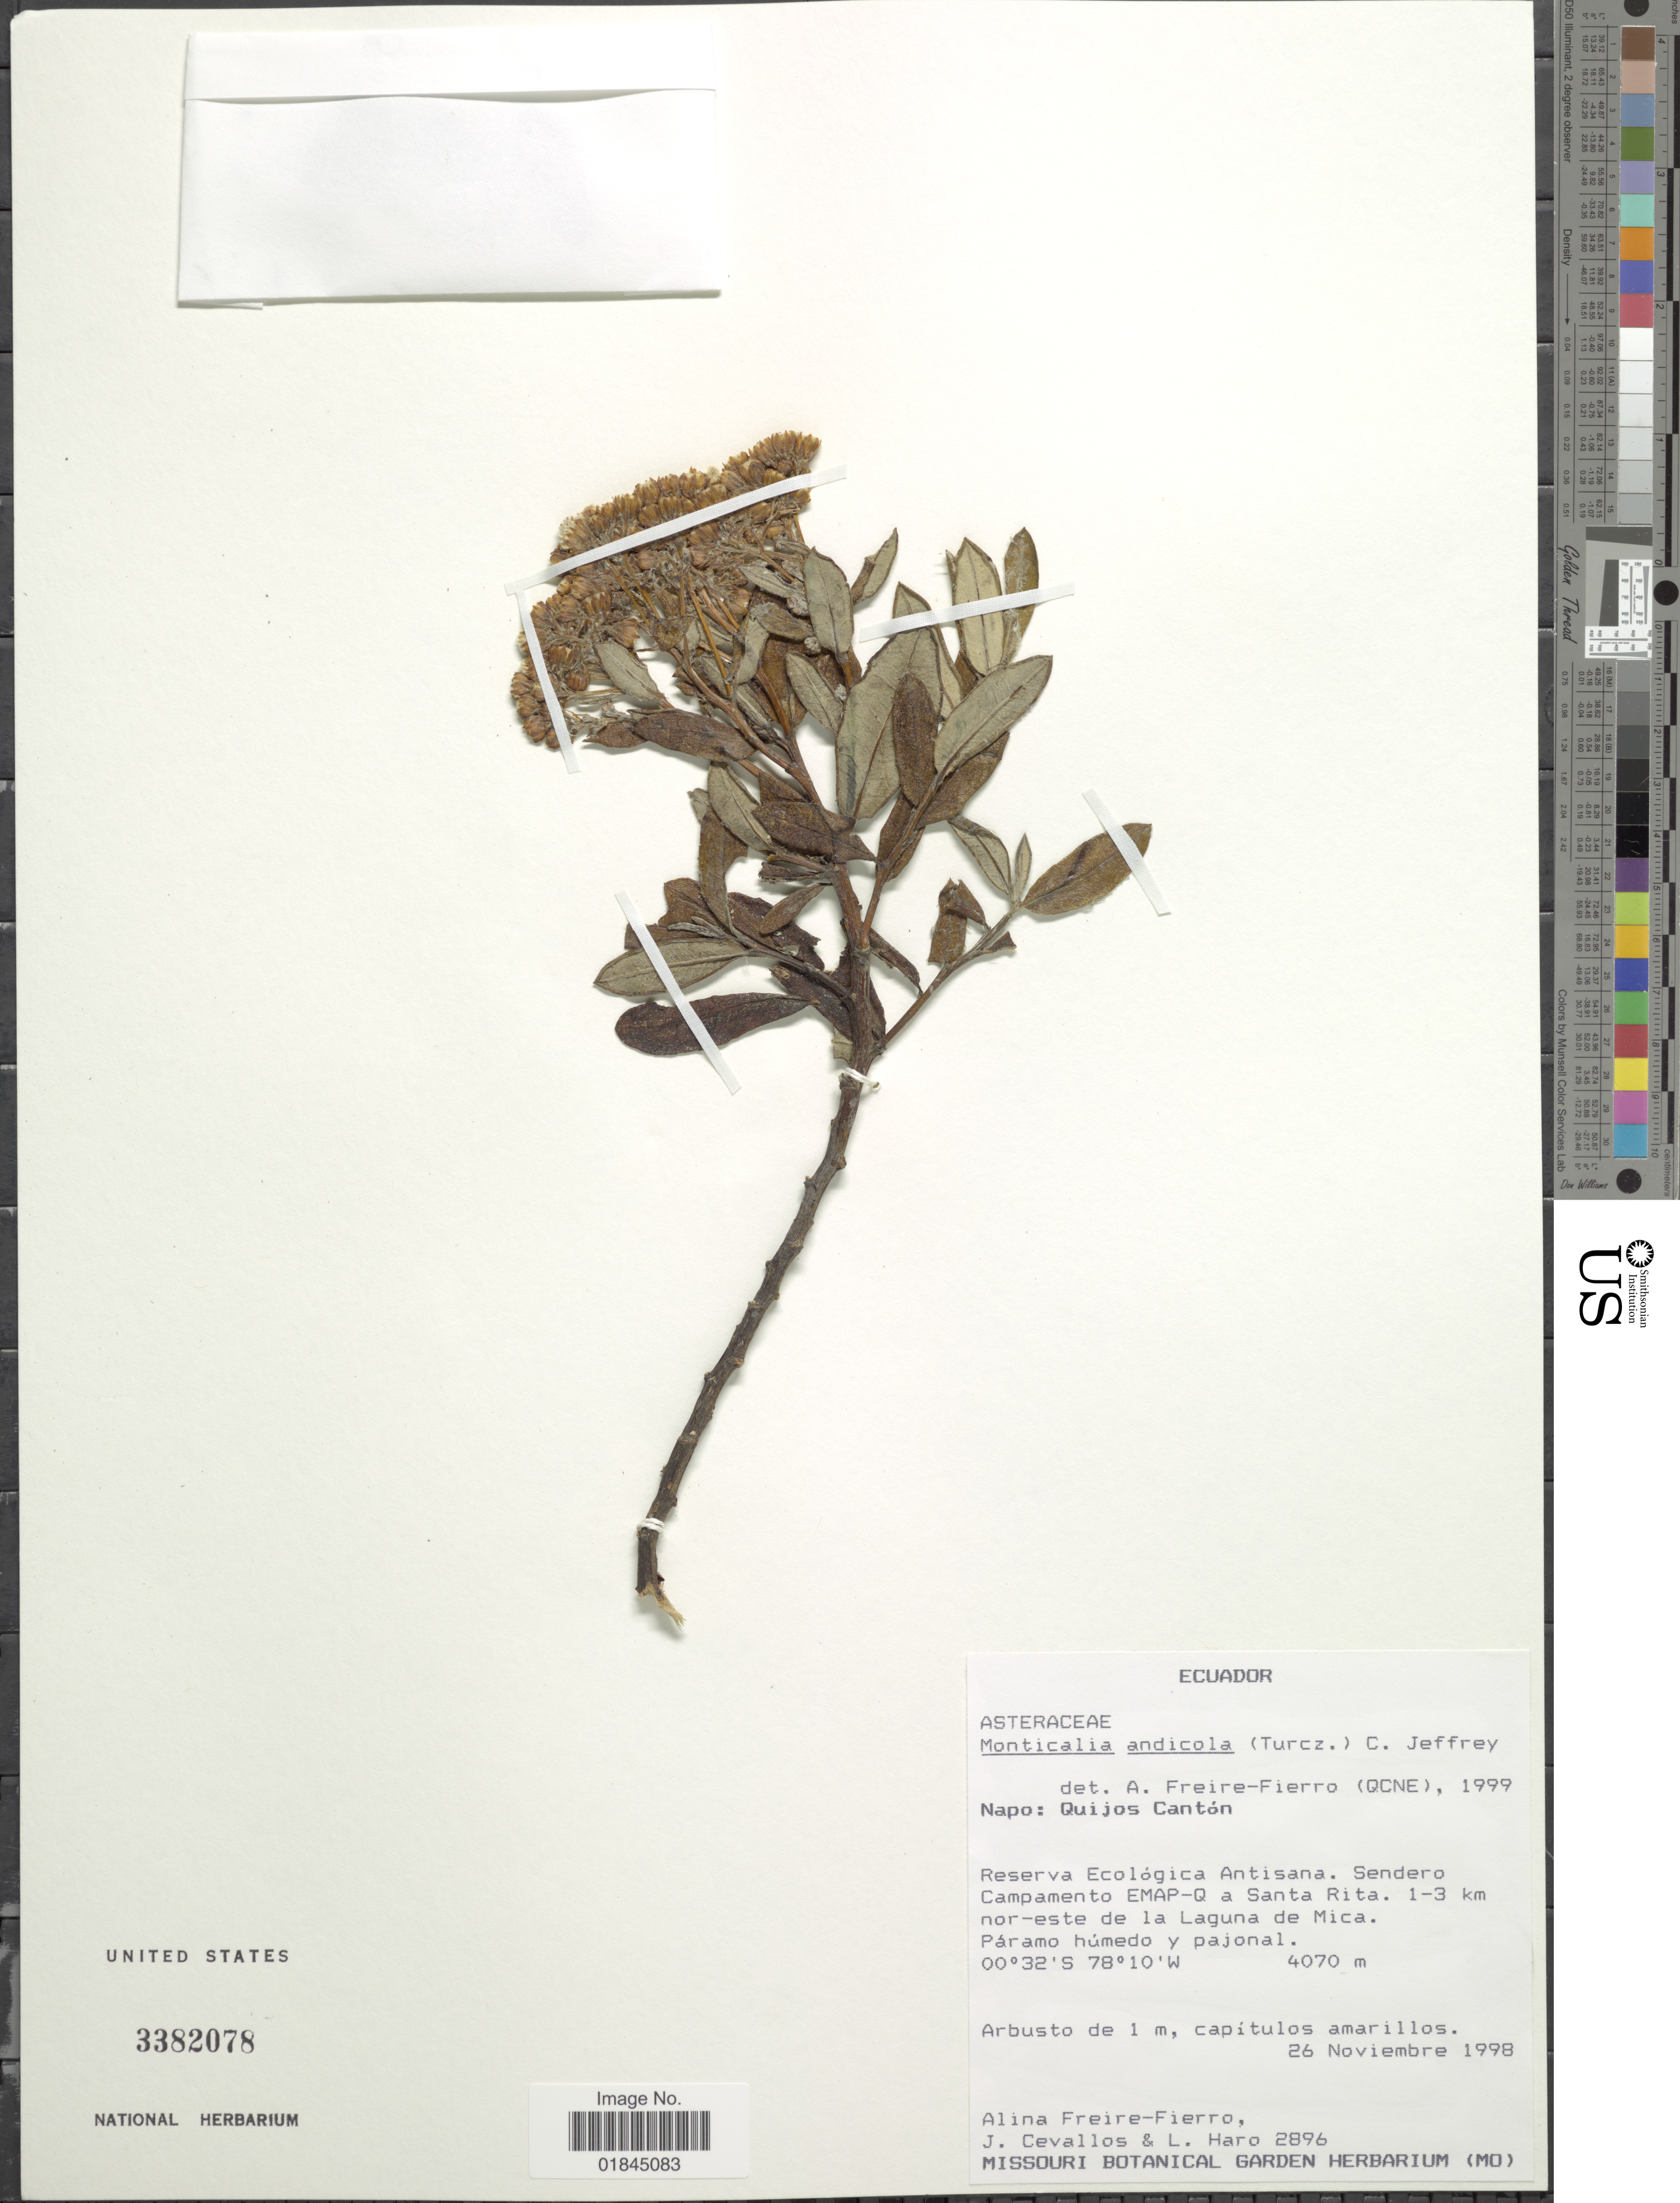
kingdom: Plantae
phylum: Tracheophyta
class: Magnoliopsida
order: Asterales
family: Asteraceae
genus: Pentacalia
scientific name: Pentacalia andicola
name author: (Turcz.) Cuatrec.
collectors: A. Freire-Fierro, J. Cevallos & L. Haro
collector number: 2896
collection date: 1998-11-26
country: Ecuador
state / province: Napo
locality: Quijos Canton. Reserva Ecologica Antosana. Sendero Campamento EMAP-Q a Santa Rita. 1-3 km nor-este de la laguna de Mica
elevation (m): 4070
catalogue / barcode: US 3382078